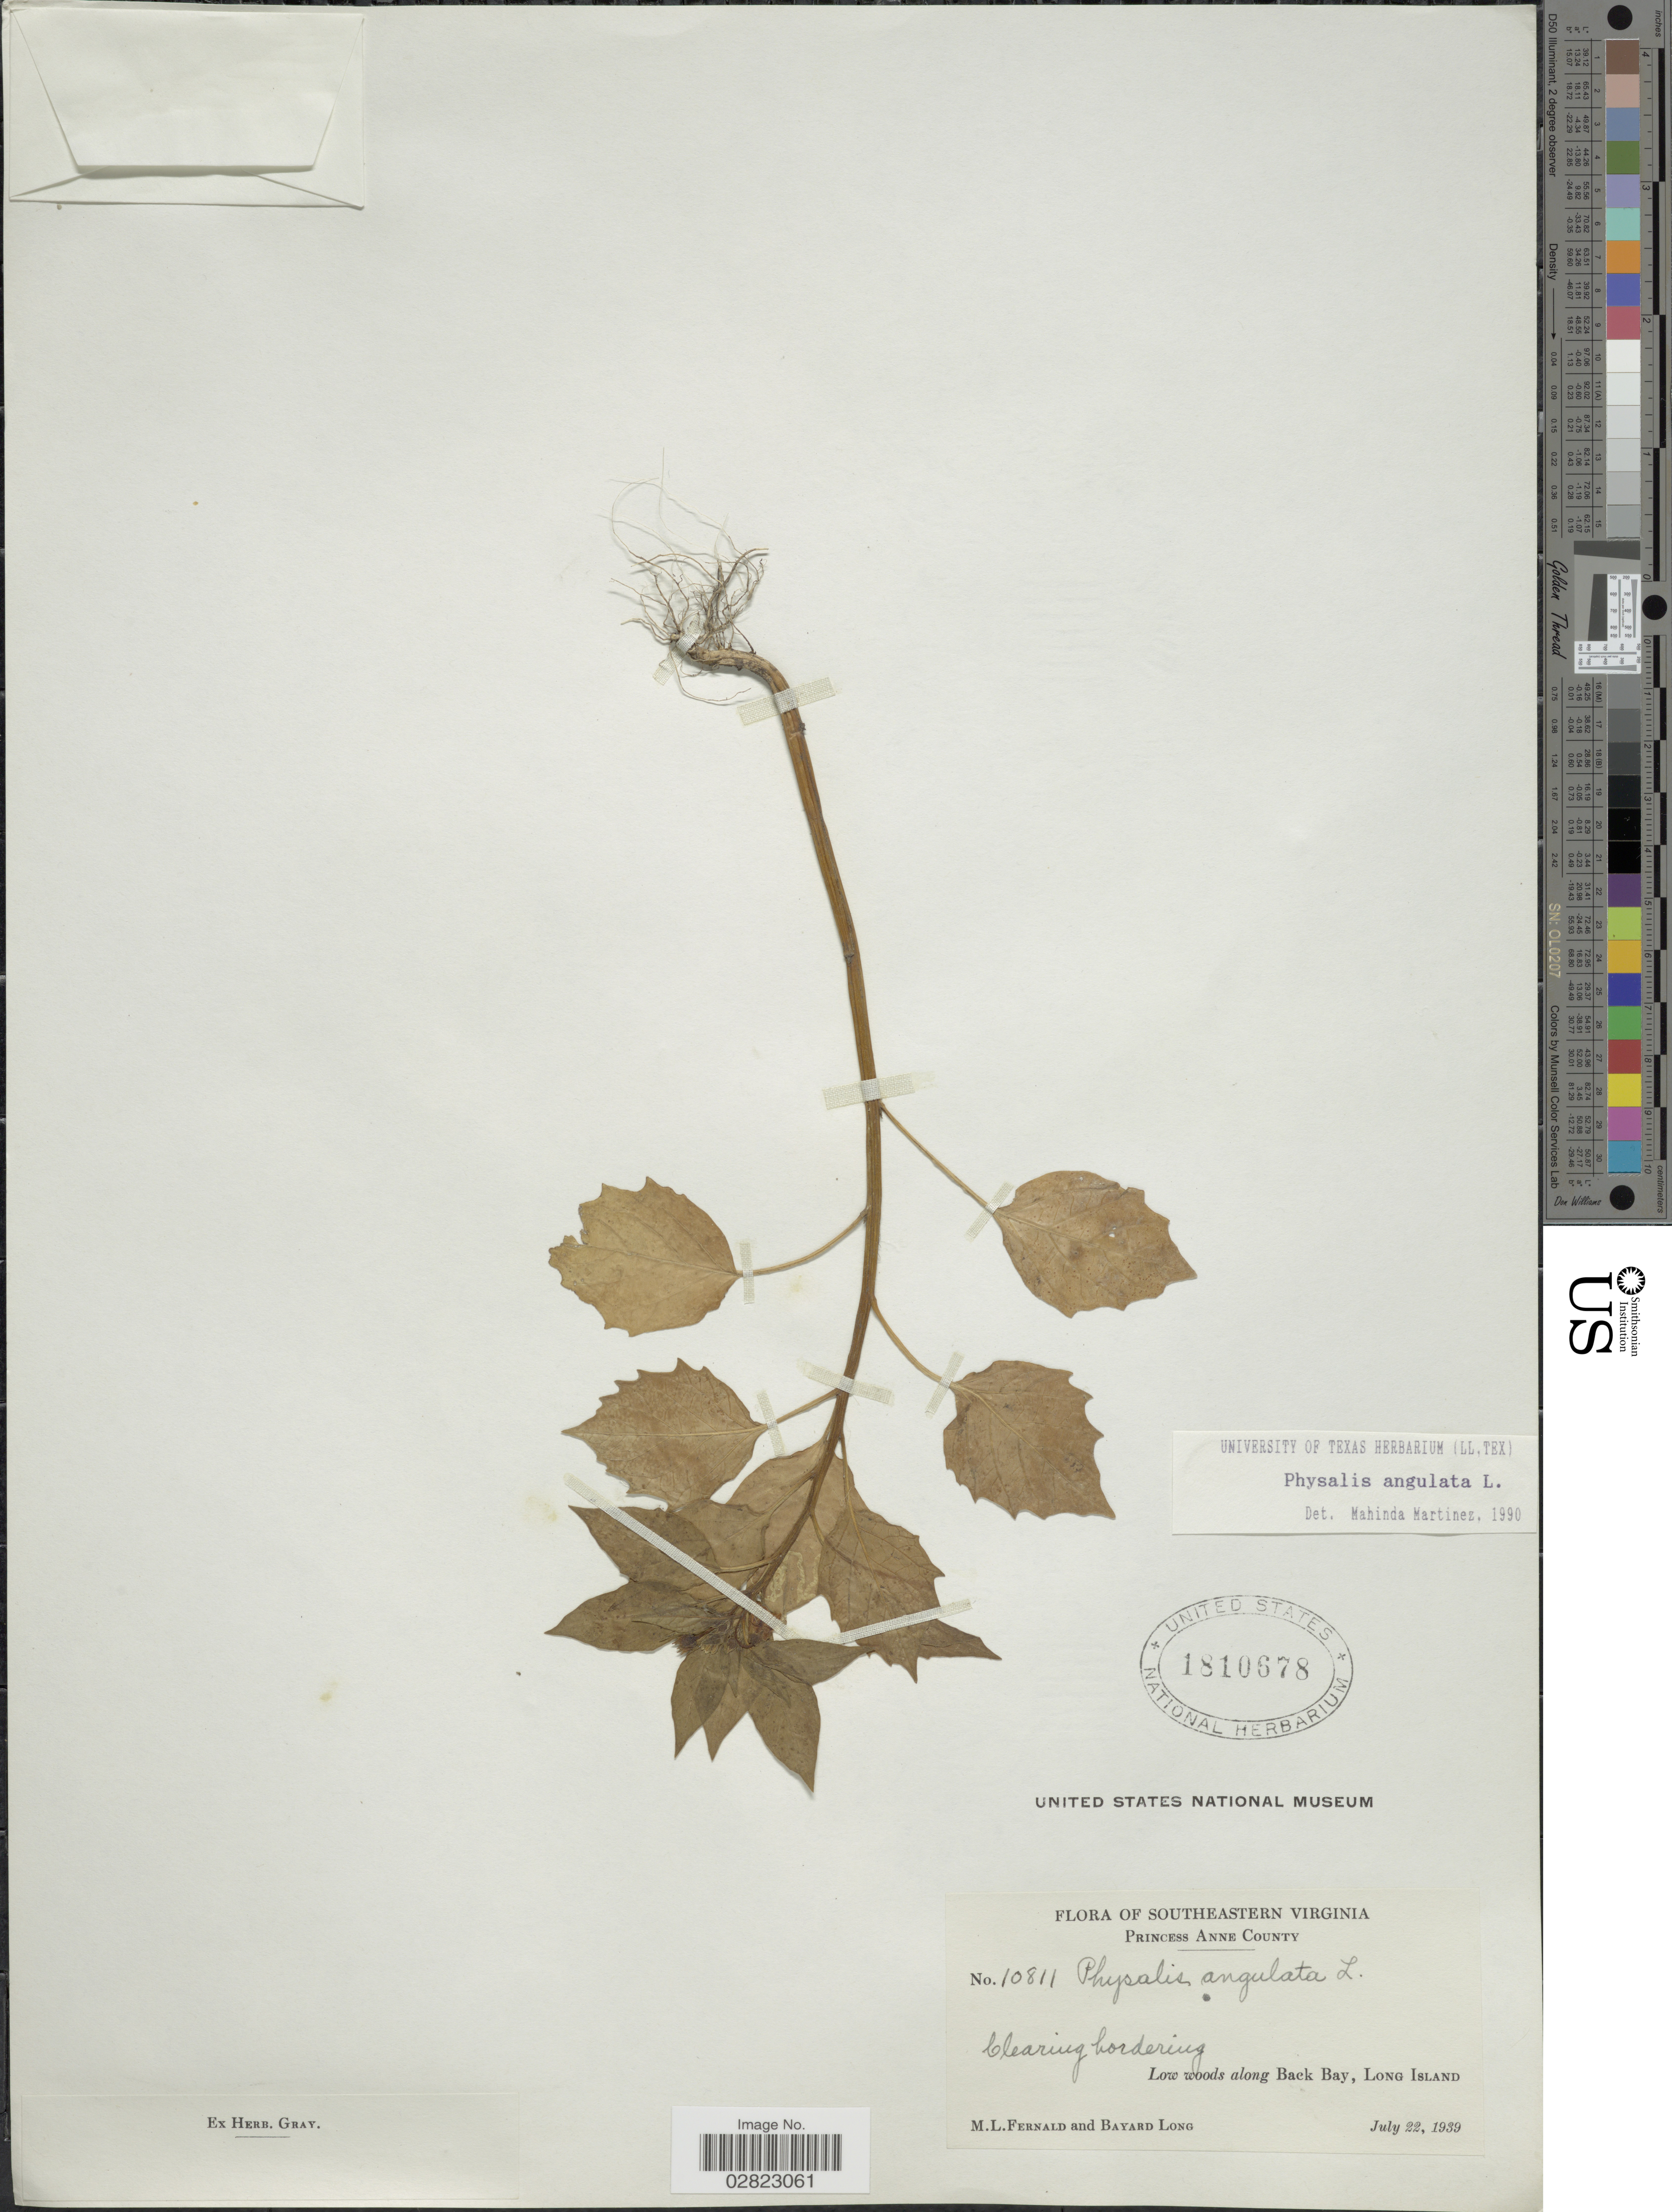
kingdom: Plantae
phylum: Tracheophyta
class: Magnoliopsida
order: Solanales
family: Solanaceae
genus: Physalis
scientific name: Physalis angulata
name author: L.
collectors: M. L. Fernald & B. Long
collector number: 10811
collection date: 1939-07-22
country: United States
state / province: Virginia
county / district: City of Virginia Beach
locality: Southeastern Virginia. Princess Anne County. Low woods along Back Bay, Long Island.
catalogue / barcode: US 1810678